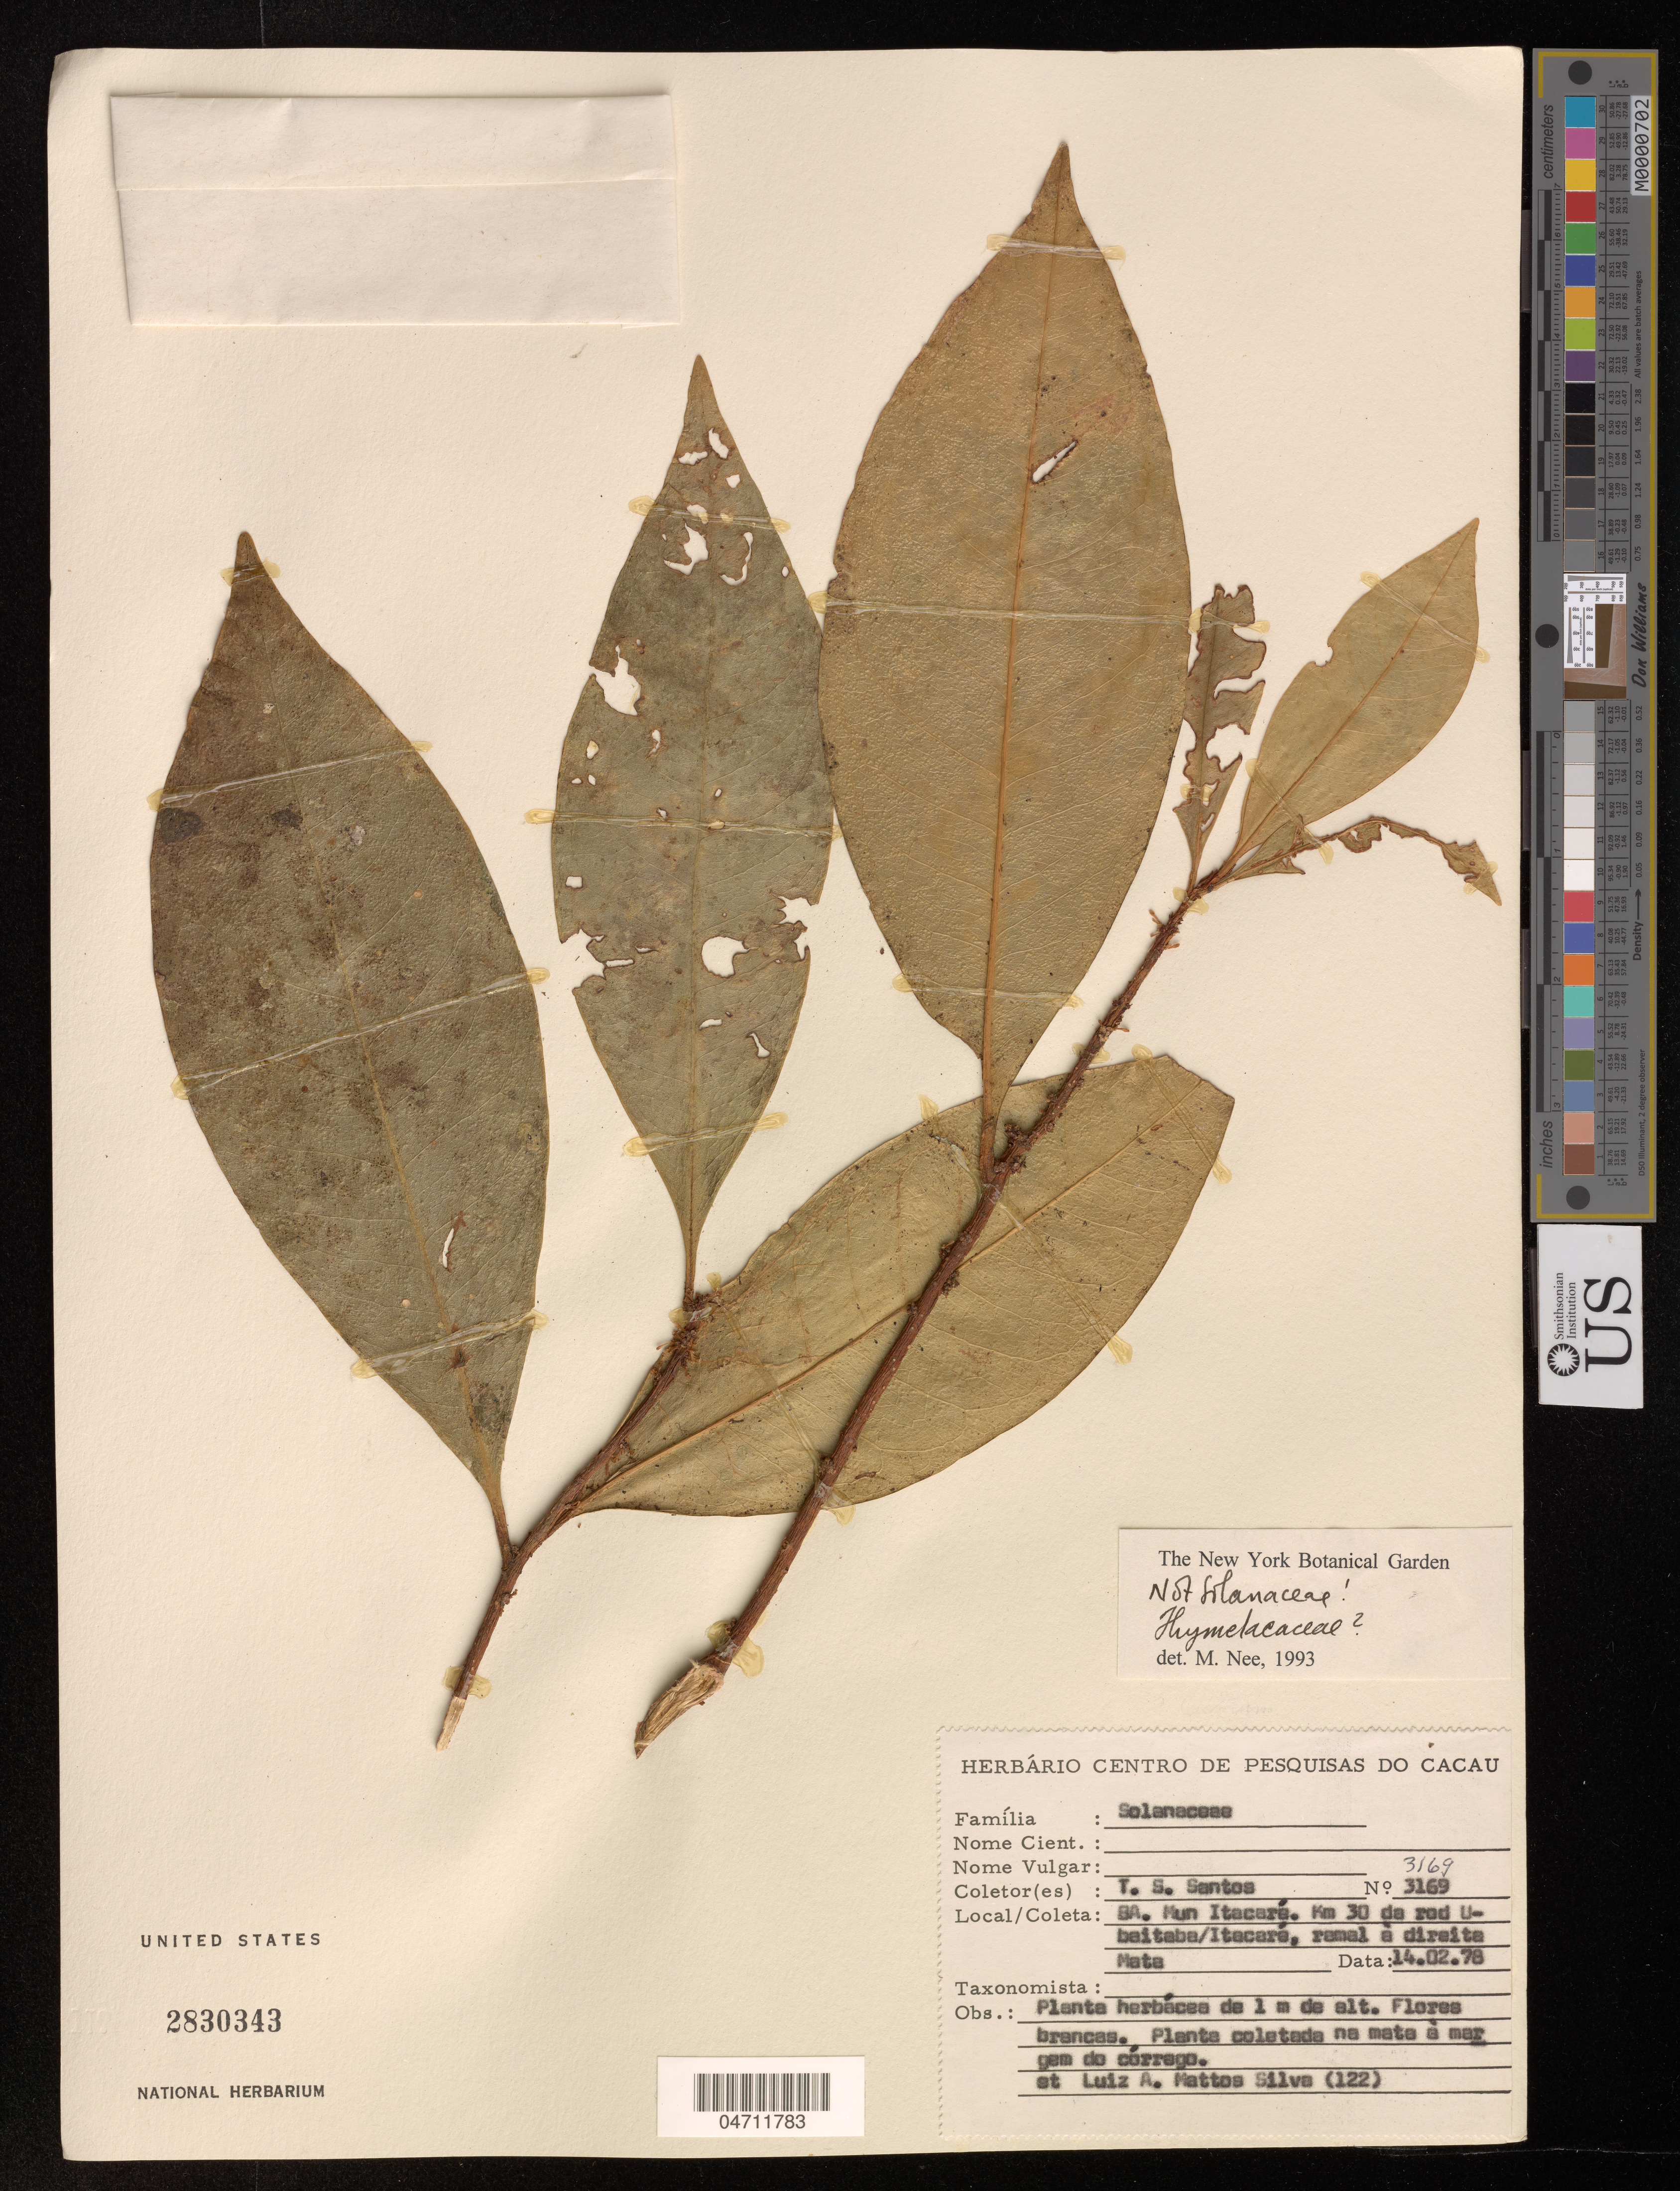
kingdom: Plantae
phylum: Tracheophyta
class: Magnoliopsida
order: Malvales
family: Thymelaeaceae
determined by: Londoño-Echeverri, Y.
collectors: T. S. Santos & L. A. Mattos Silva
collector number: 3169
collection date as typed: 14 Feb 1978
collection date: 1978-02-14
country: Brazil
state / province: Bahia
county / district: Itacaré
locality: Km 30 da rod ubeitaba - itacare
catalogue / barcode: US 2830343